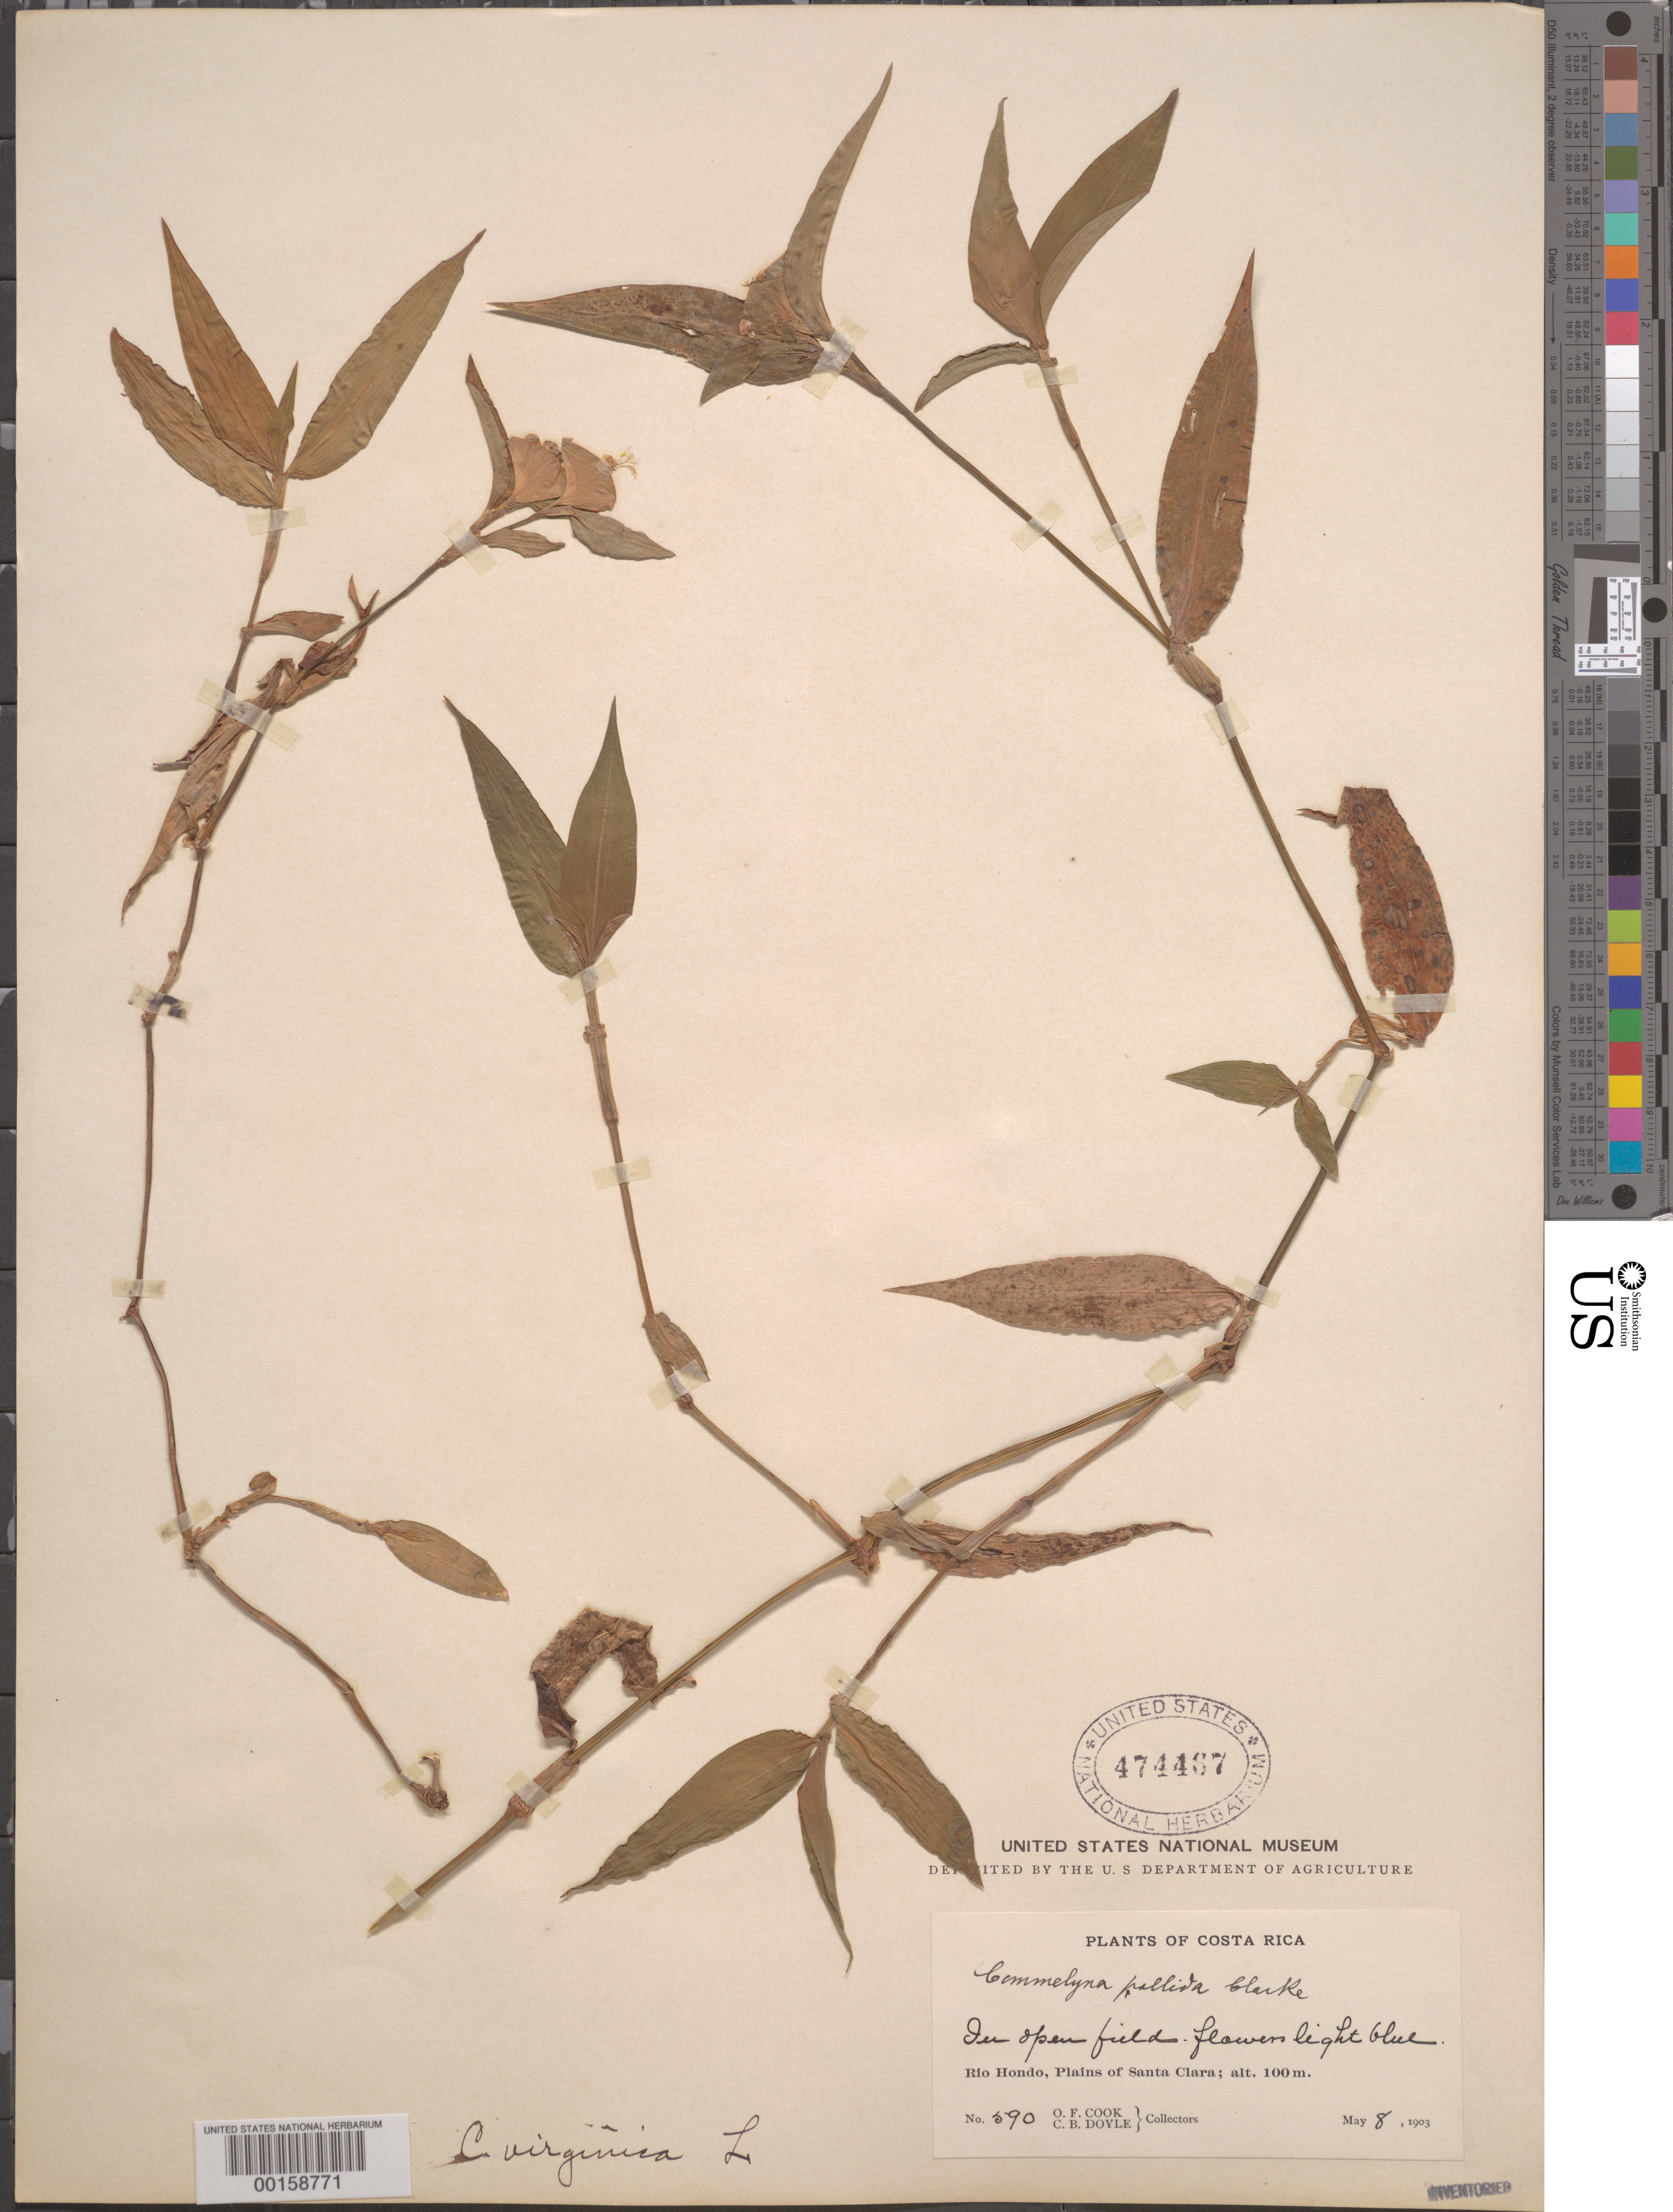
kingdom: Plantae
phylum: Tracheophyta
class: Liliopsida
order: Commelinales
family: Commelinaceae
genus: Commelina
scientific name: Commelina erecta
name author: L.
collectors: O. F. Cook & C. Doyle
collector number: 590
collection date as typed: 08 May 1903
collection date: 1903-05-08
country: Costa Rica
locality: Rio Hondo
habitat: Open field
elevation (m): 100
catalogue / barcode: US 474467